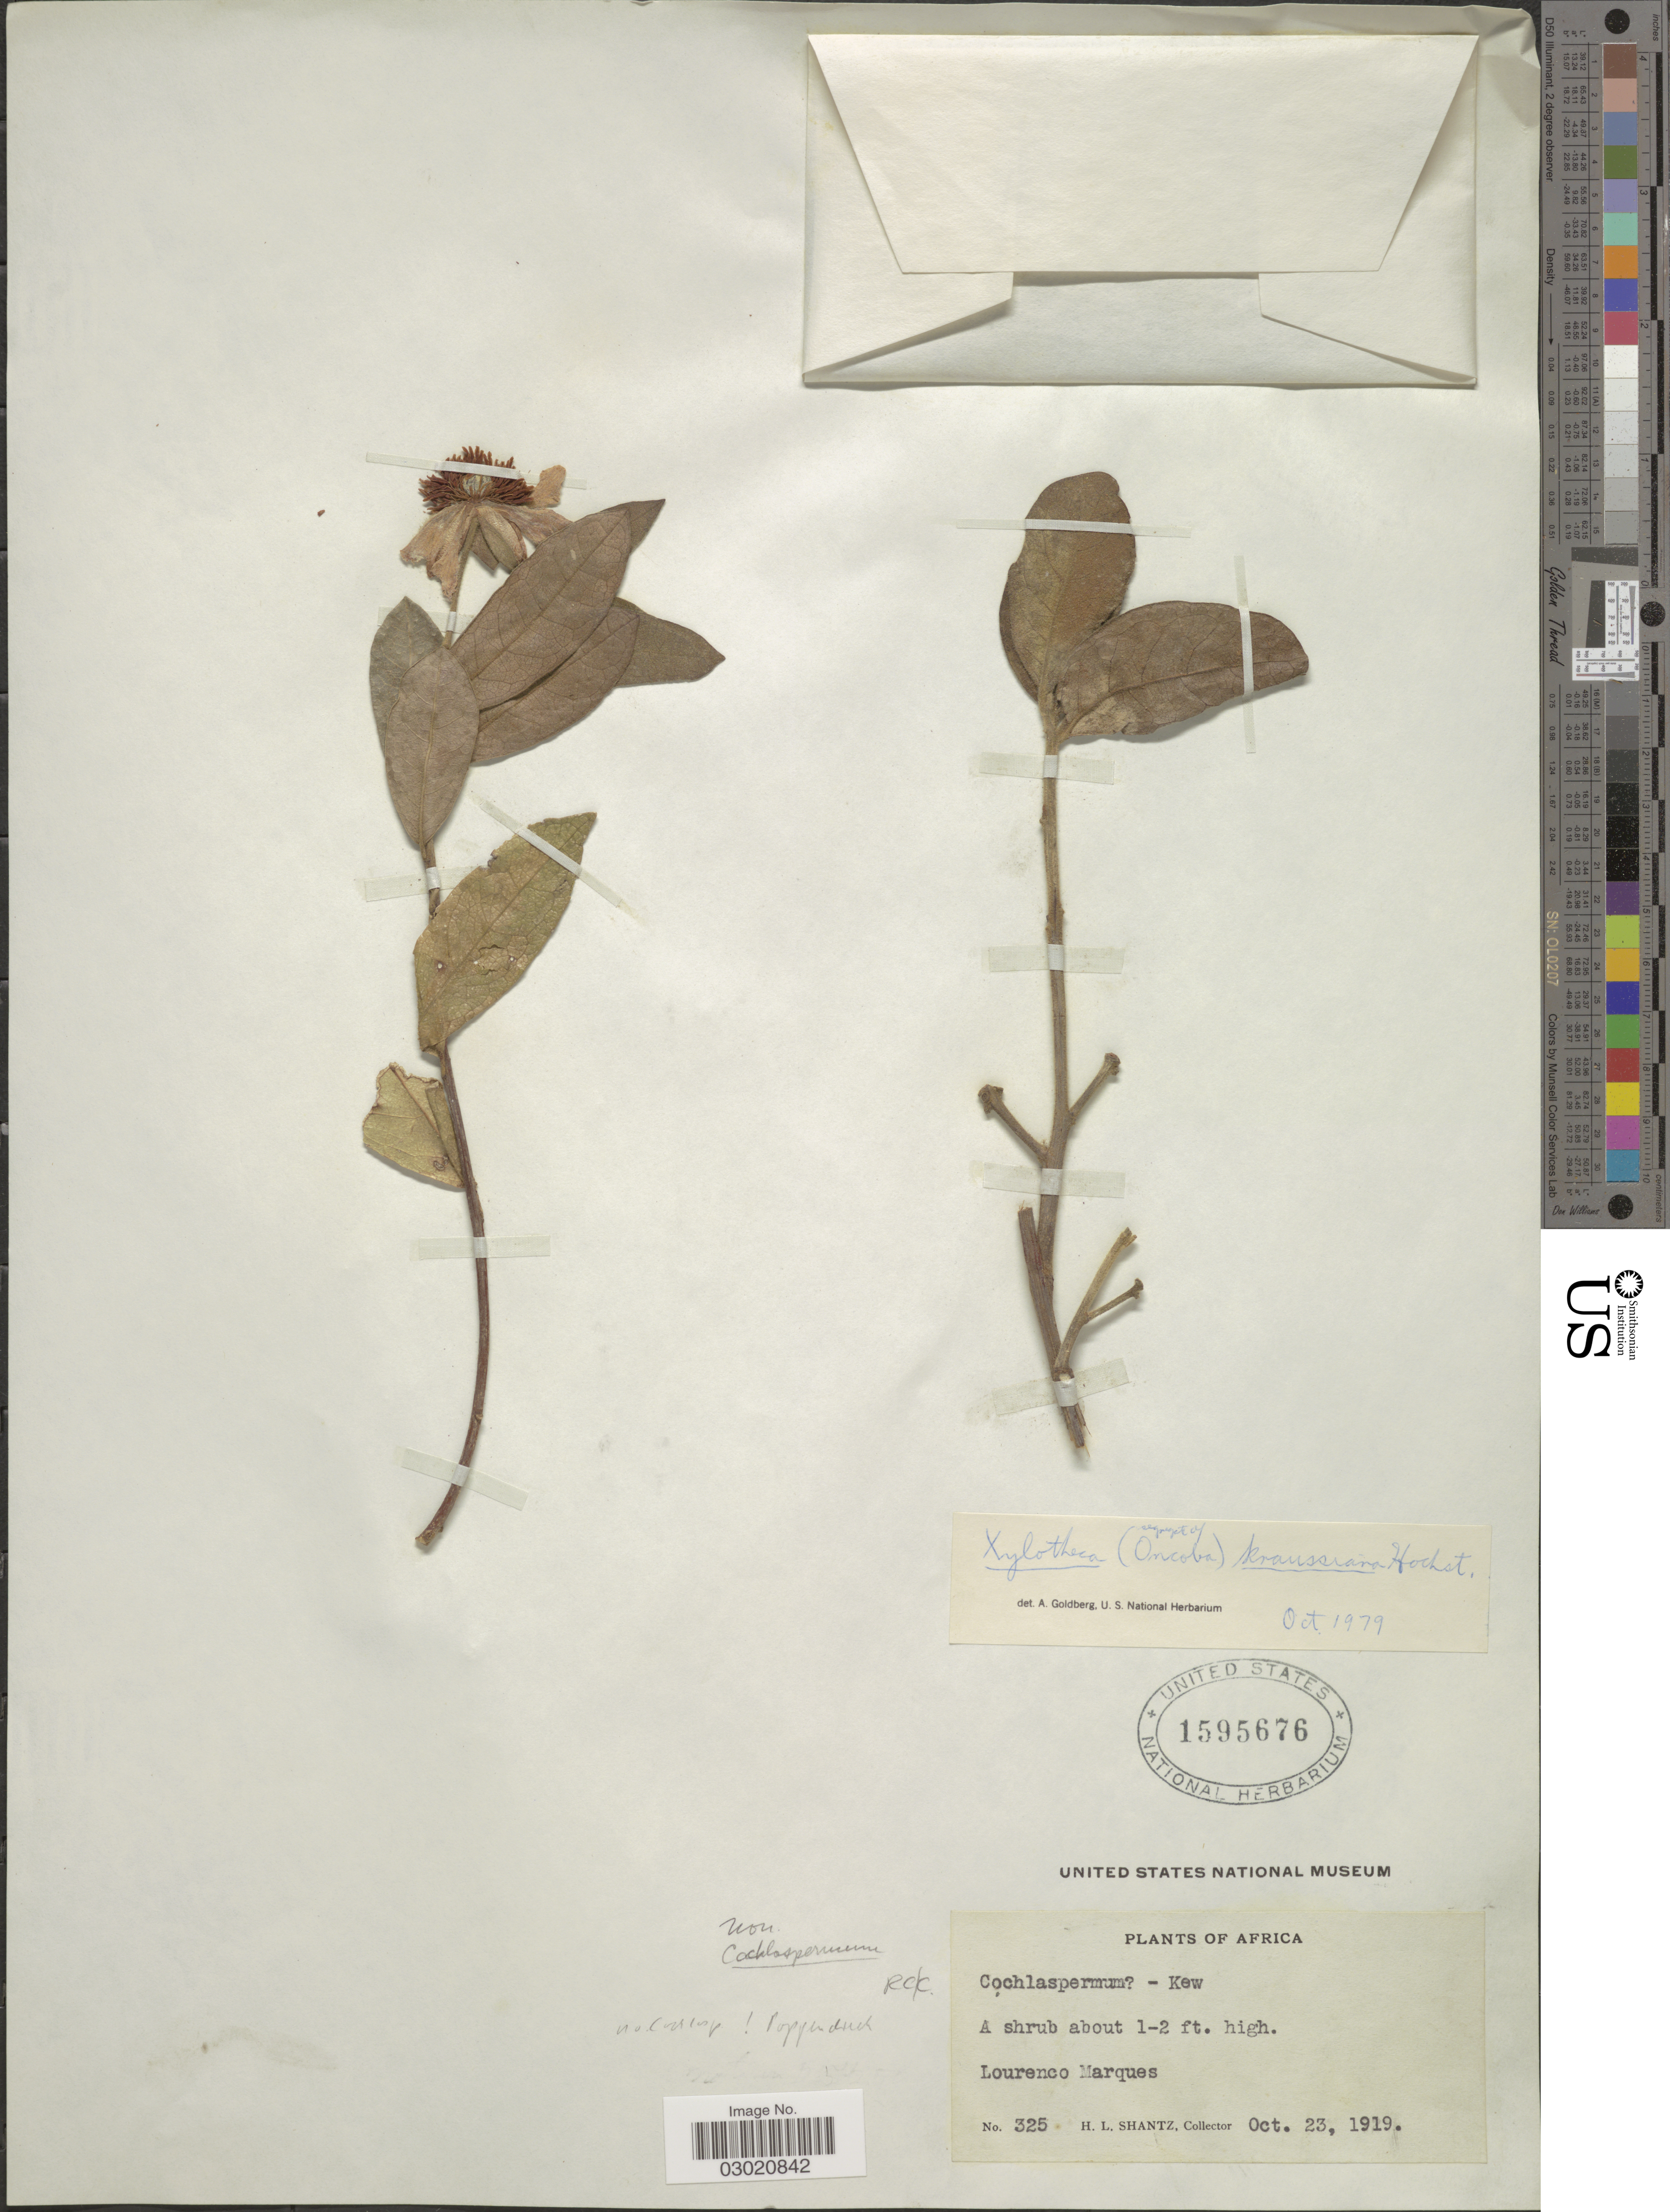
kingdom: Plantae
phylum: Tracheophyta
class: Magnoliopsida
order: Malpighiales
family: Achariaceae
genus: Xylotheca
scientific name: Xylotheca kraussiana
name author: Hochst.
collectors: H. Shantz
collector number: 325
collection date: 1919-10-23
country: Mozambique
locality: Lourenco Marques. Africa.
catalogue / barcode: US 1595676